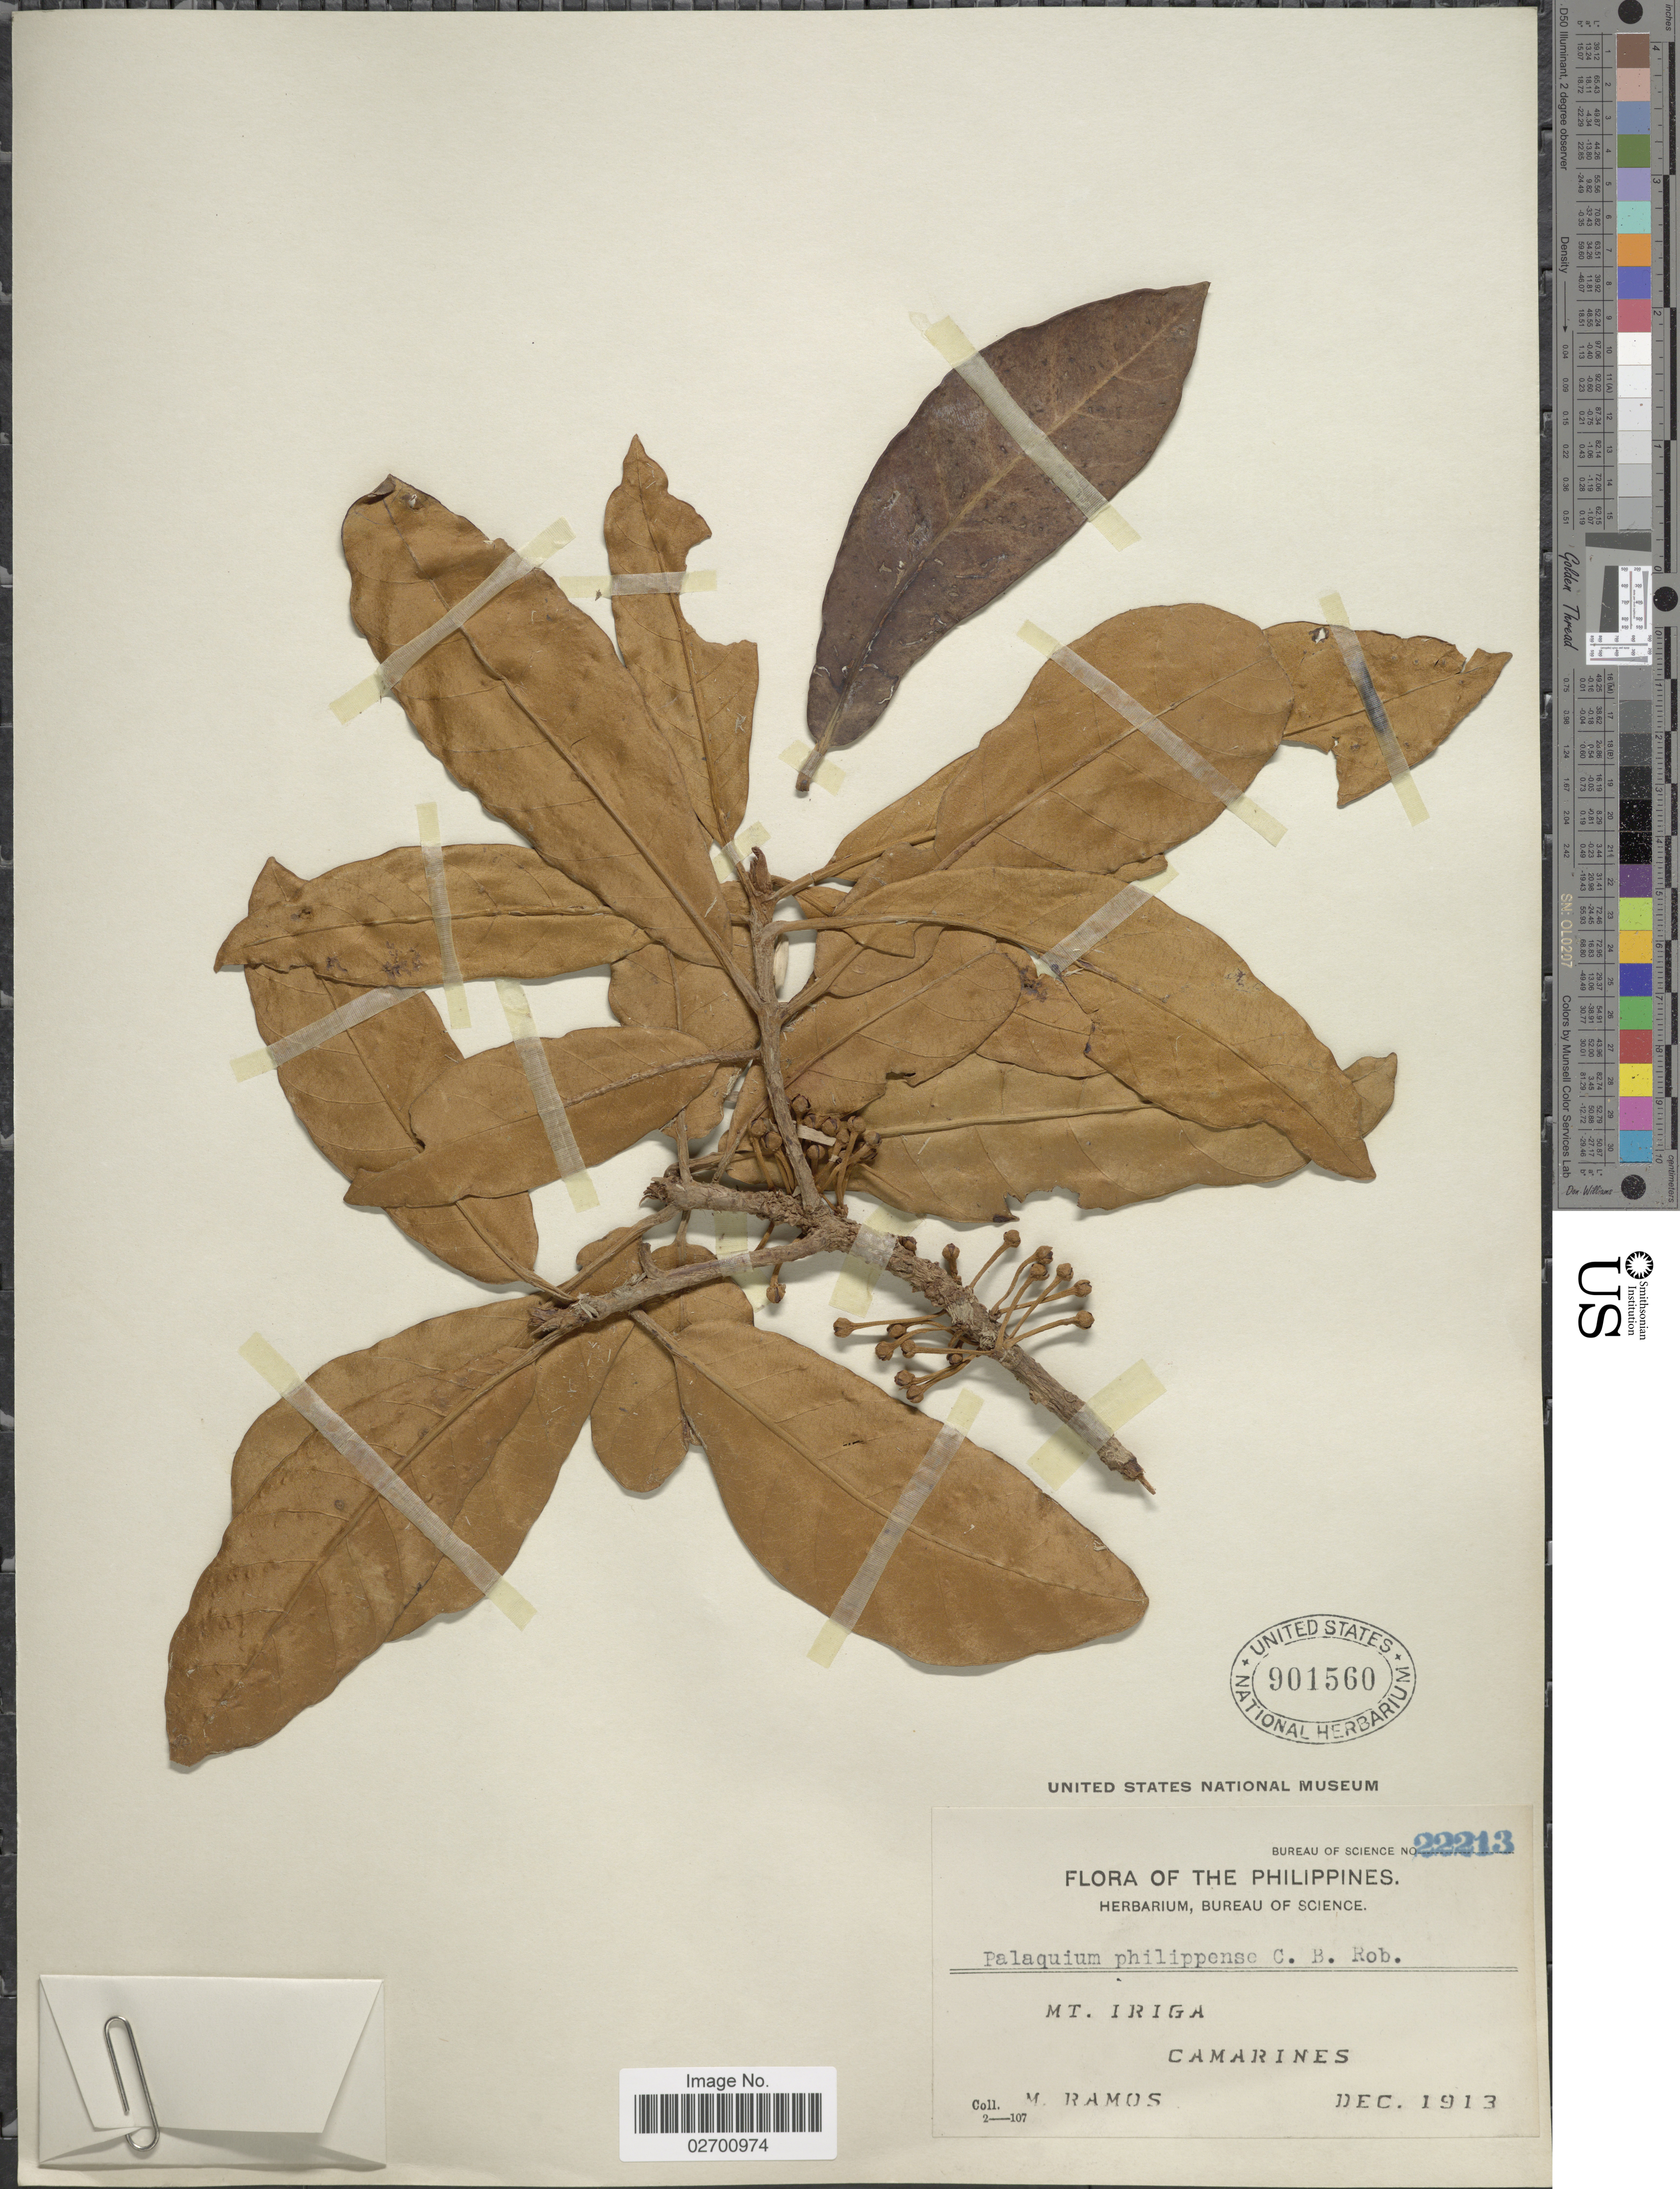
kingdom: Plantae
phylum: Tracheophyta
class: Magnoliopsida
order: Ericales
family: Sapotaceae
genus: Palaquium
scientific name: Palaquium philippense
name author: (Perr.) C.B. Rob.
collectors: M. Ramos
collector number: Bureau of Science 22213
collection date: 1913-12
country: Philippines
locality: Mt. Iriga, Camarines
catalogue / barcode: US 901560